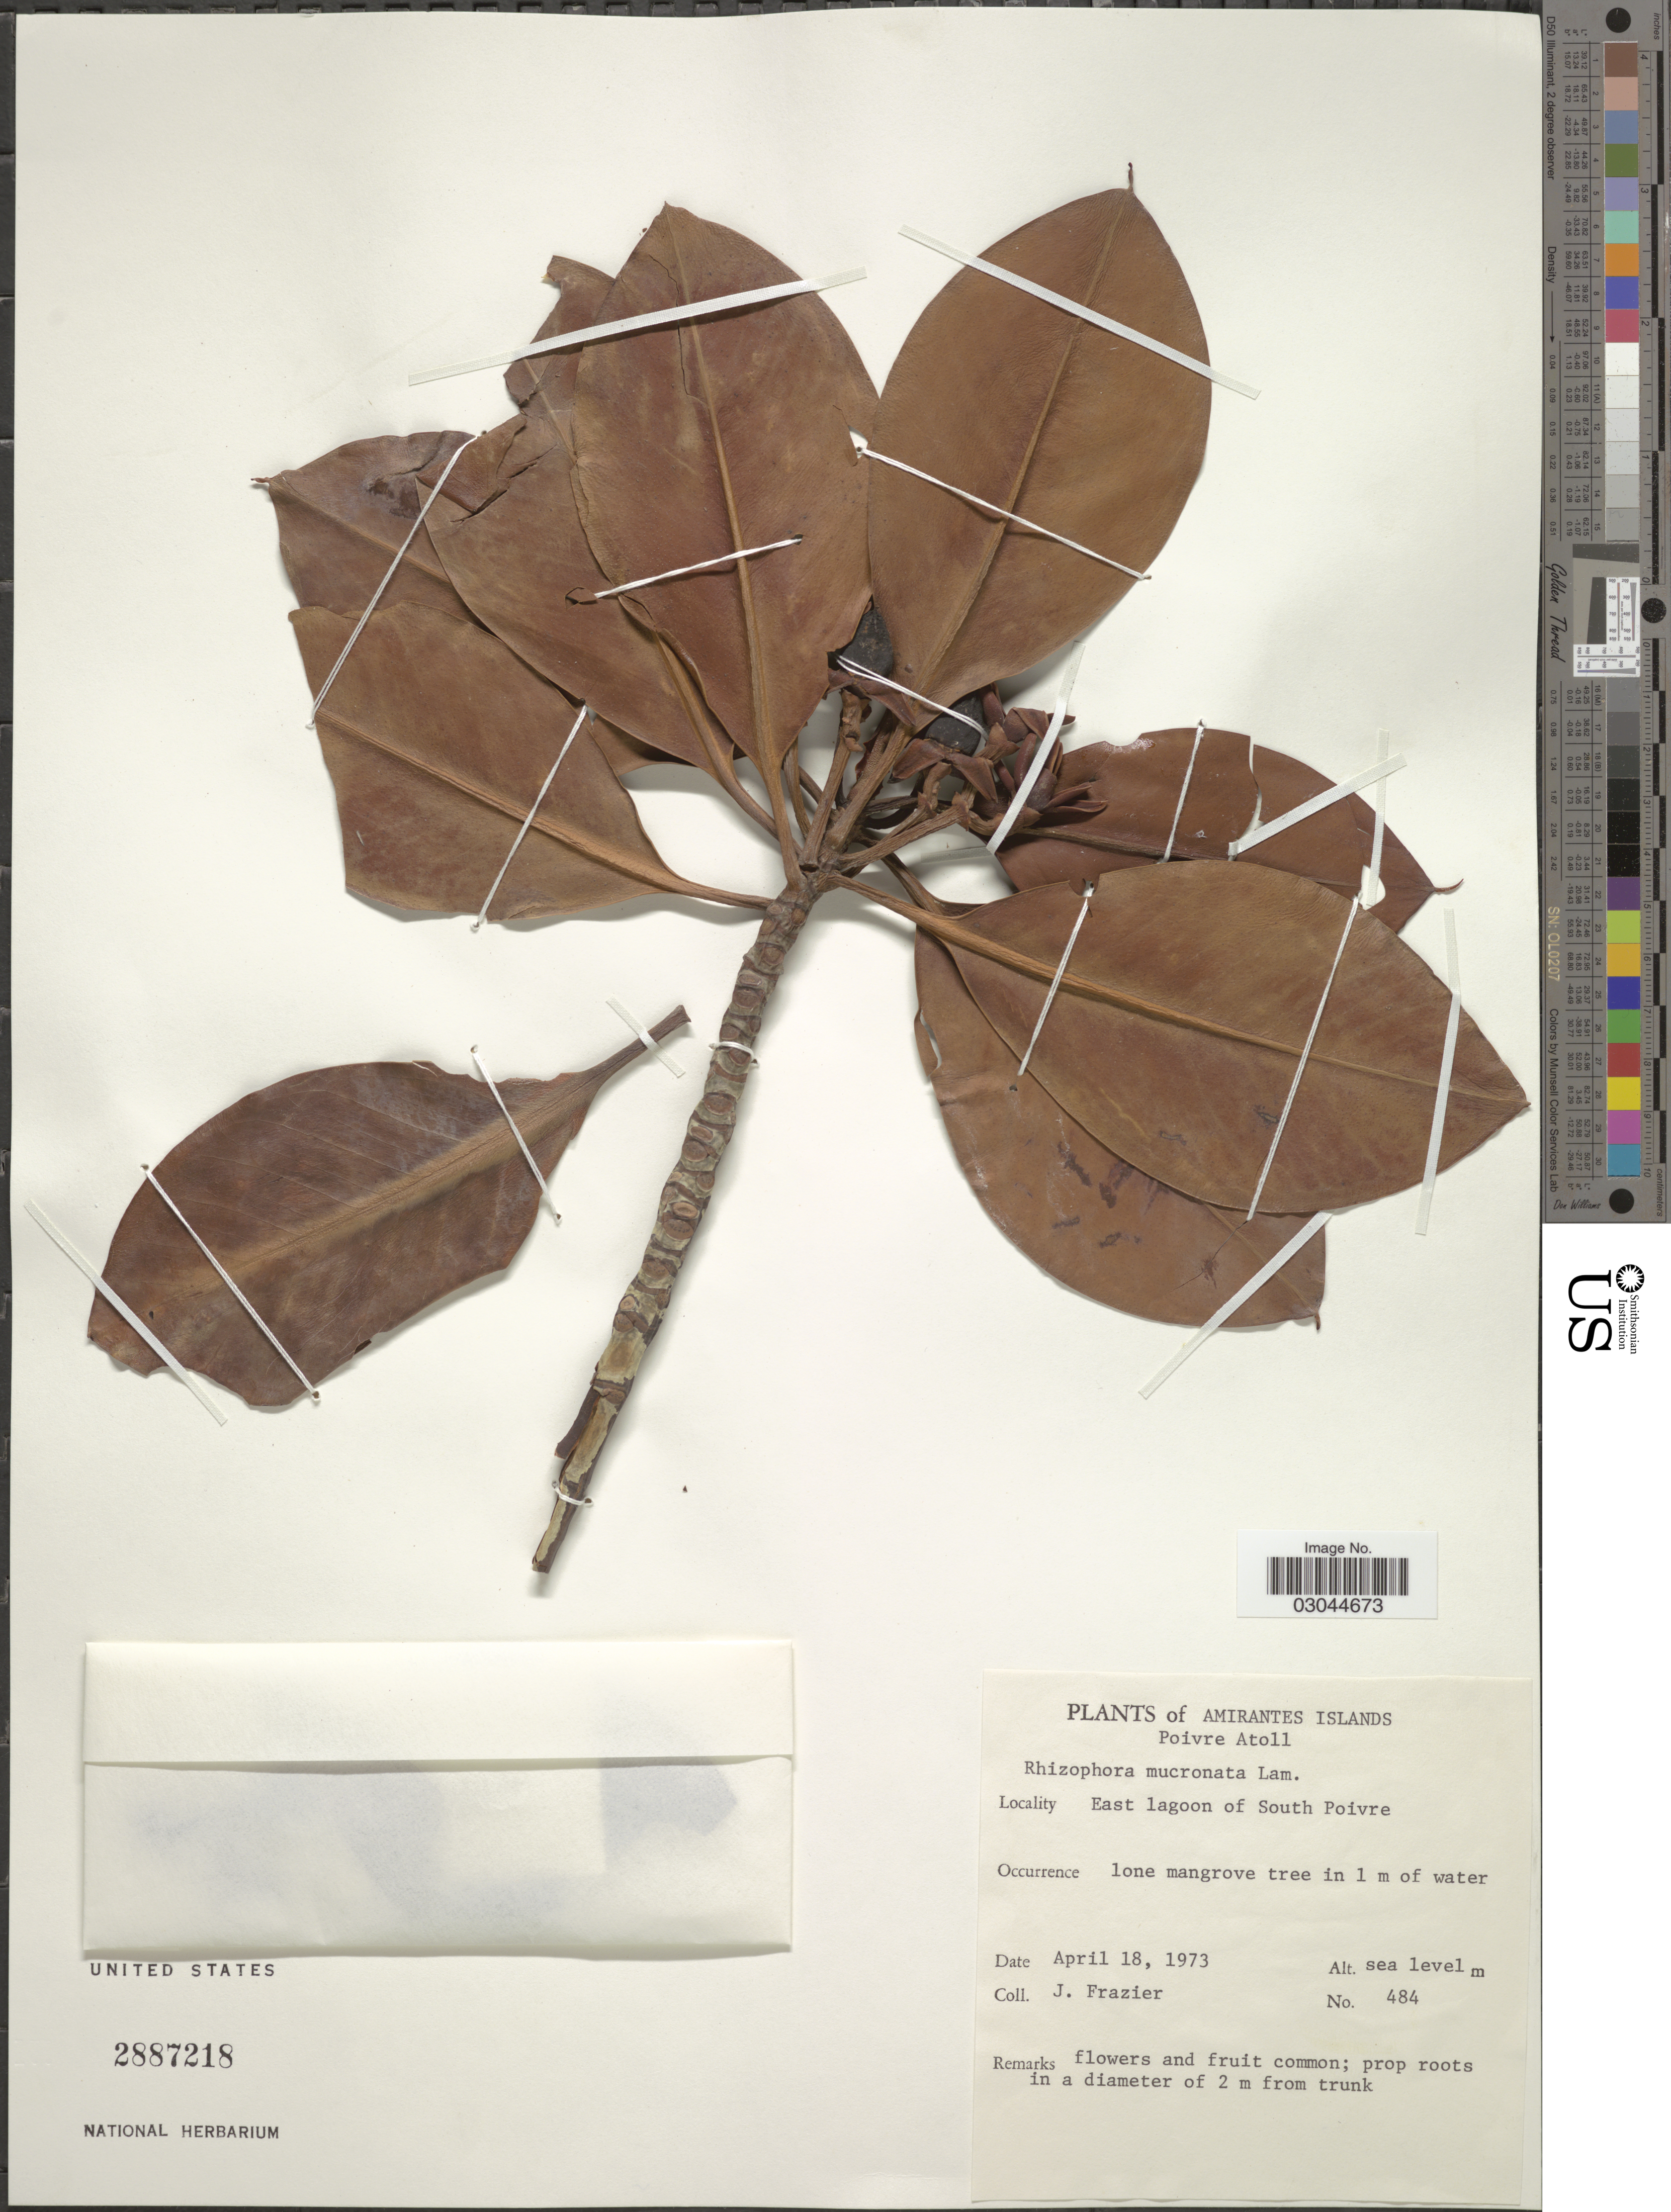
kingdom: Plantae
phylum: Tracheophyta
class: Magnoliopsida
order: Malpighiales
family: Rhizophoraceae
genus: Rhizophora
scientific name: Rhizophora mucronata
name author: Lam.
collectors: J. Frazier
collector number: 484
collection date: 1973-04-18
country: Seychelles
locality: Amirantes Islands. Poivre Atoll. East lagoon of South Poivre.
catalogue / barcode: US 2887218